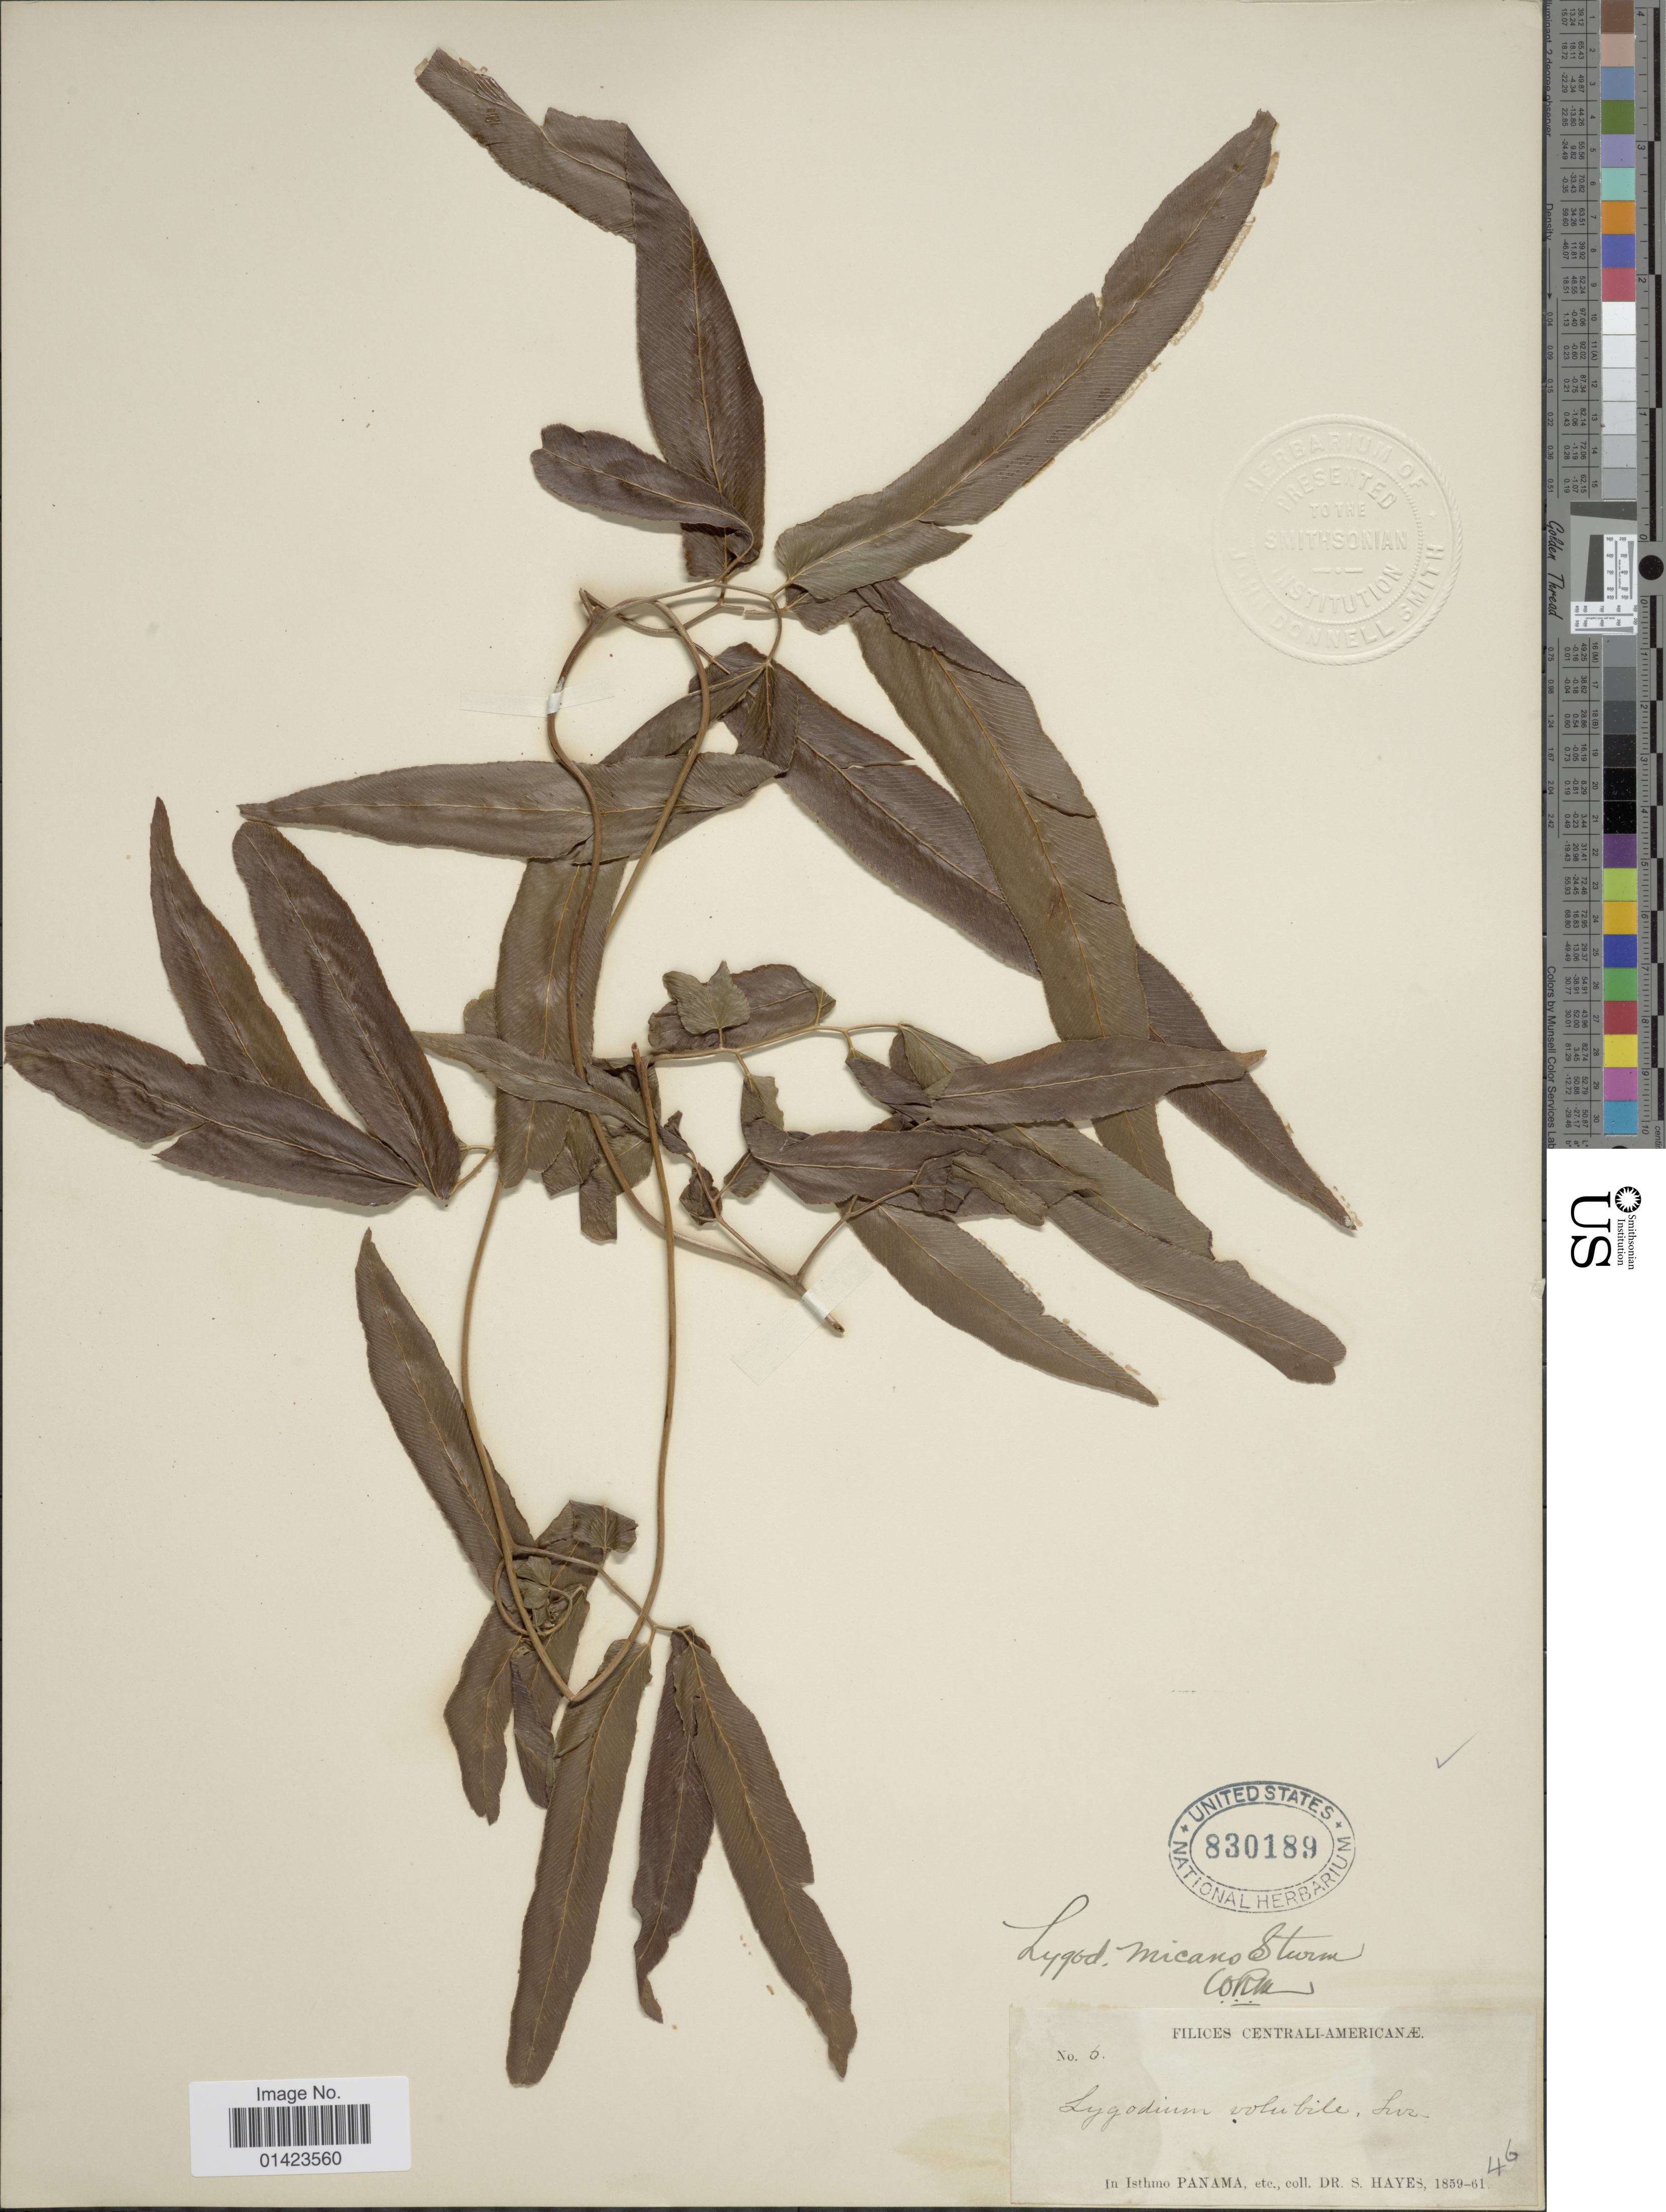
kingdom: Plantae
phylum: Tracheophyta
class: Polypodiopsida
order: Schizaeales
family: Lygodiaceae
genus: Lygodium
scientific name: Lygodium volubile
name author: Sw.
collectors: S. Hayes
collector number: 6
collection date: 1859/1861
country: Panama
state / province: Panamá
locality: Centrali-Americanae, in Isthmo Panama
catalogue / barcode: US 830189